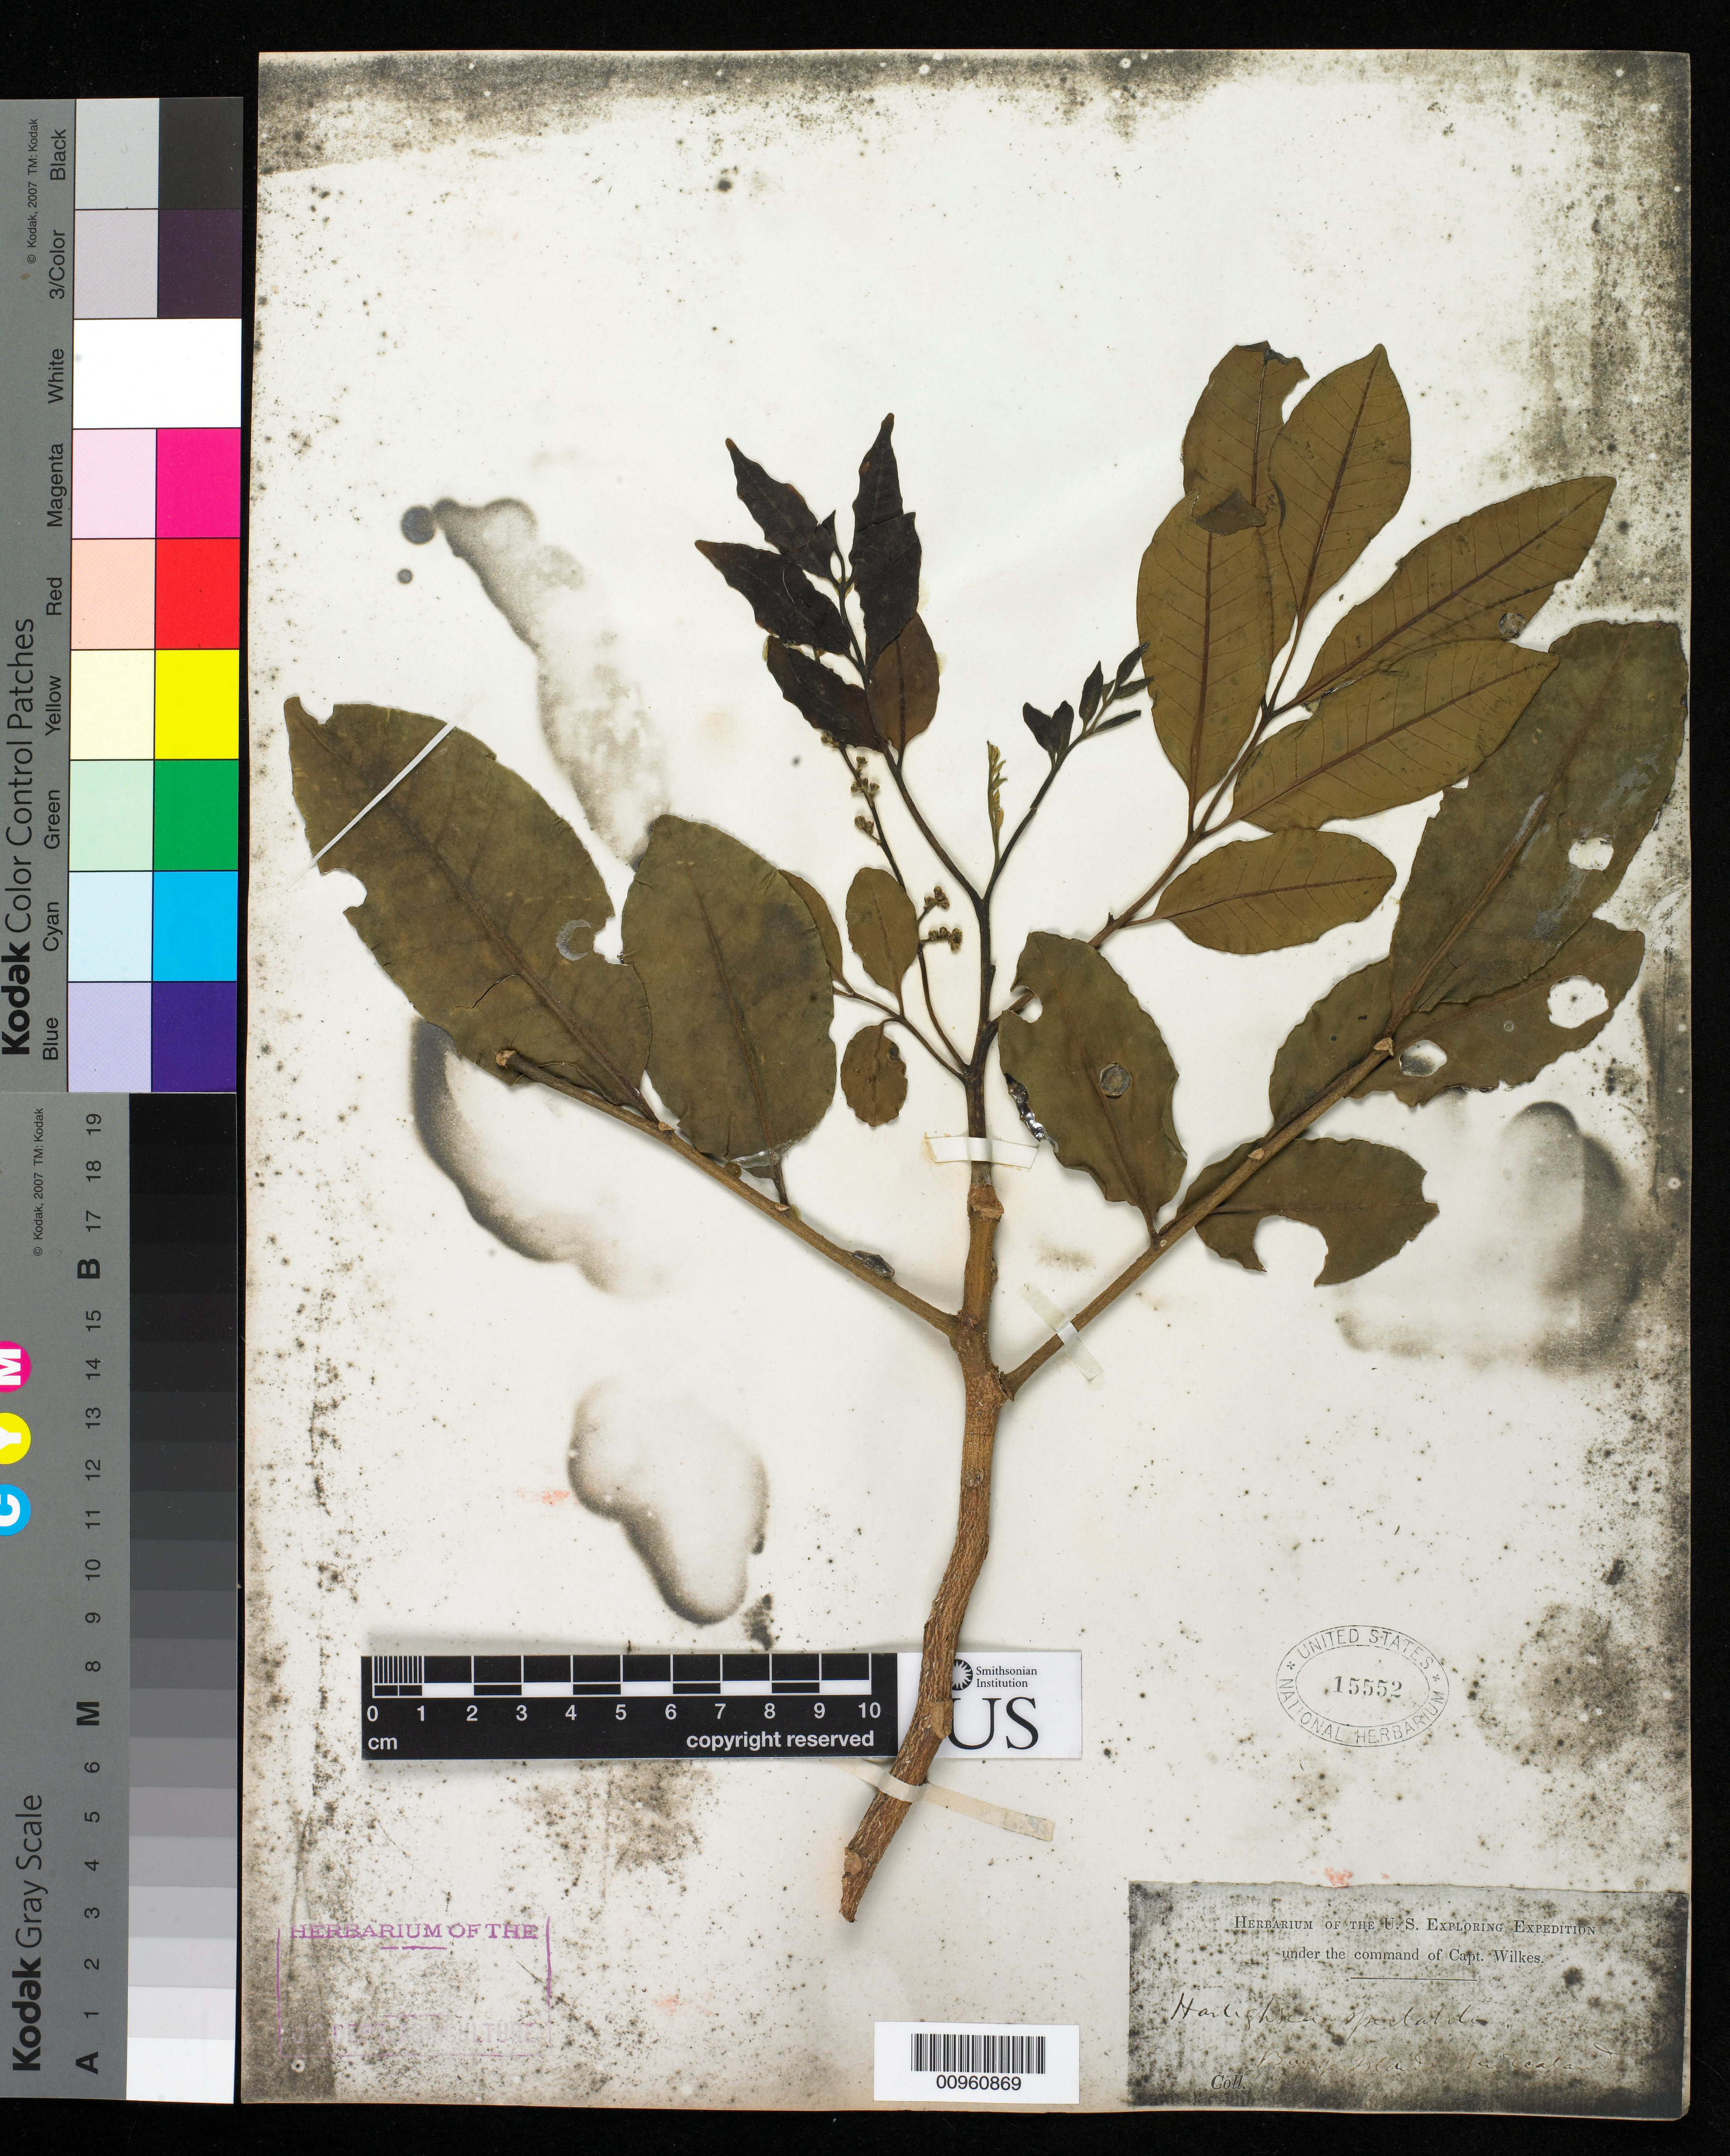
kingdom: Plantae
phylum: Tracheophyta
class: Magnoliopsida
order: Sapindales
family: Meliaceae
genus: Didymocheton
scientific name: Didymocheton spectabilis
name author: (G. Forst.) Mabb. & Holzmeyer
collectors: Wilkes Explor. Exped.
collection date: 1838/1842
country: New Zealand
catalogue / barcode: US 15552